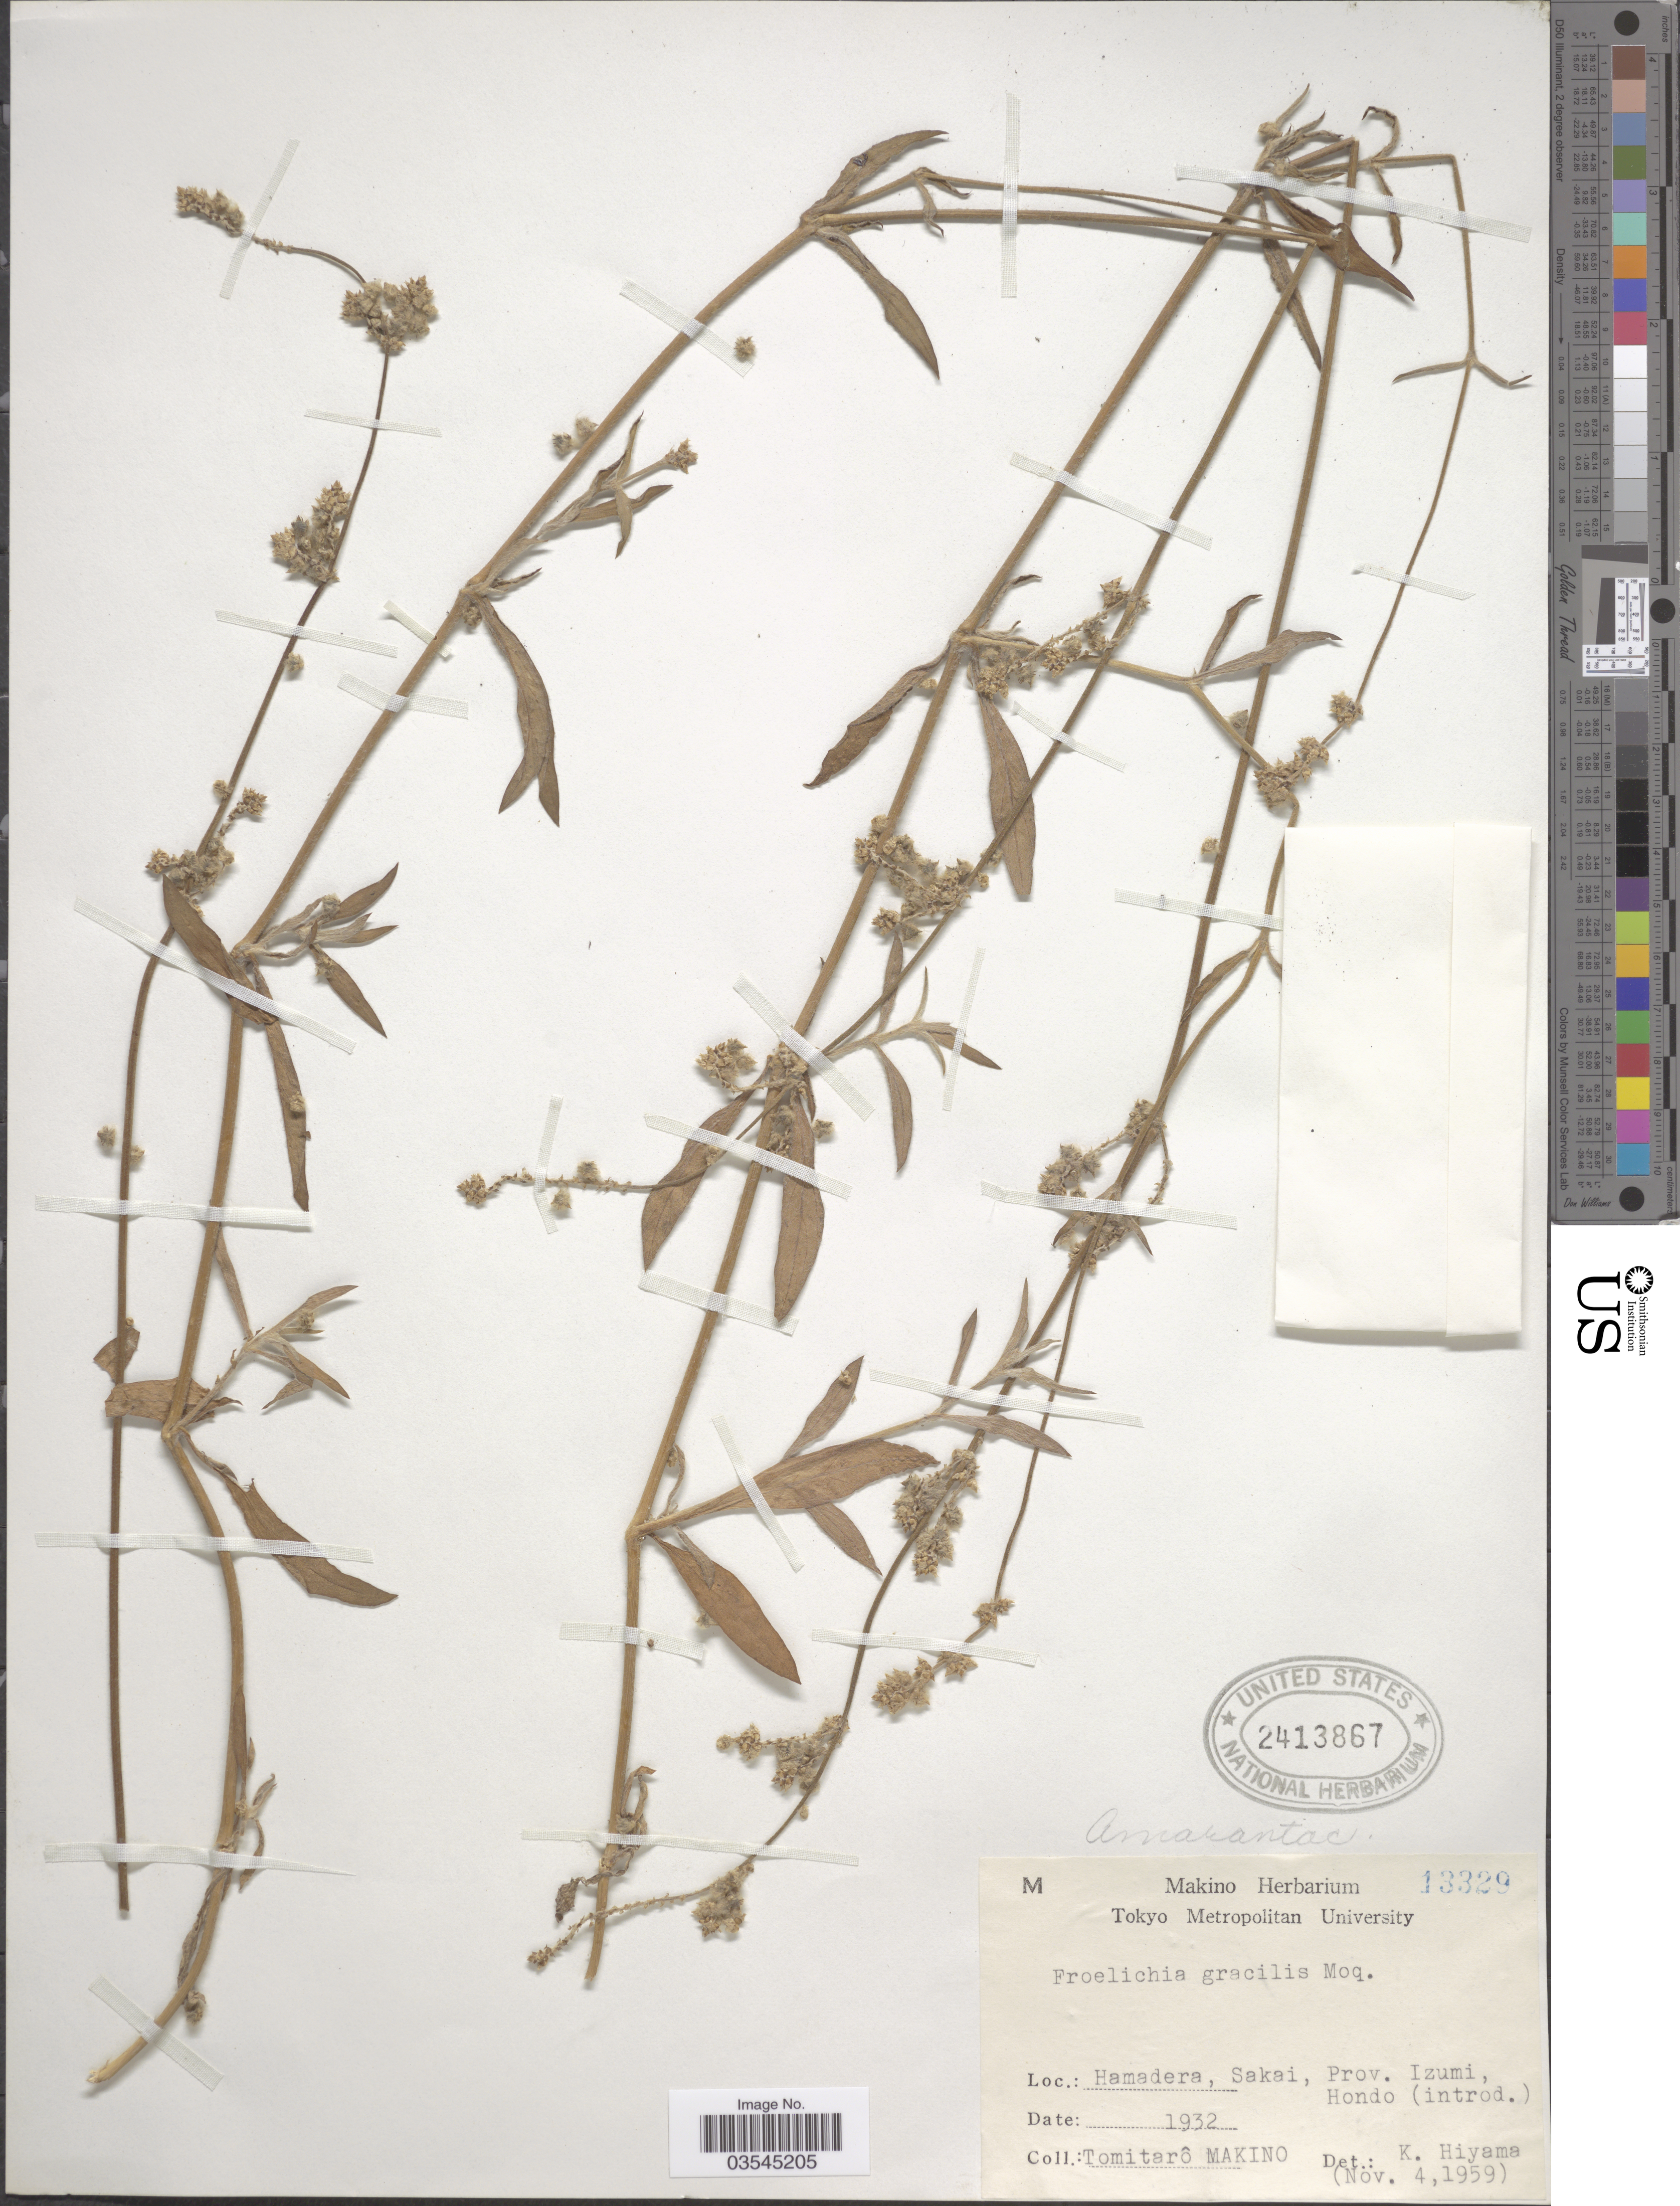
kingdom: Plantae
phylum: Tracheophyta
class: Magnoliopsida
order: Caryophyllales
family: Amaranthaceae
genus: Froelichia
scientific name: Froelichia gracilis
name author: (Hook.) Moq.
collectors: T. Makino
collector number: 13329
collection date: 1932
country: Japan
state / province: Tokyo, Federal City of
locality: Hamdera, Sakai, Prov. Izumi, Hondo (introd.)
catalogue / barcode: US 2413867